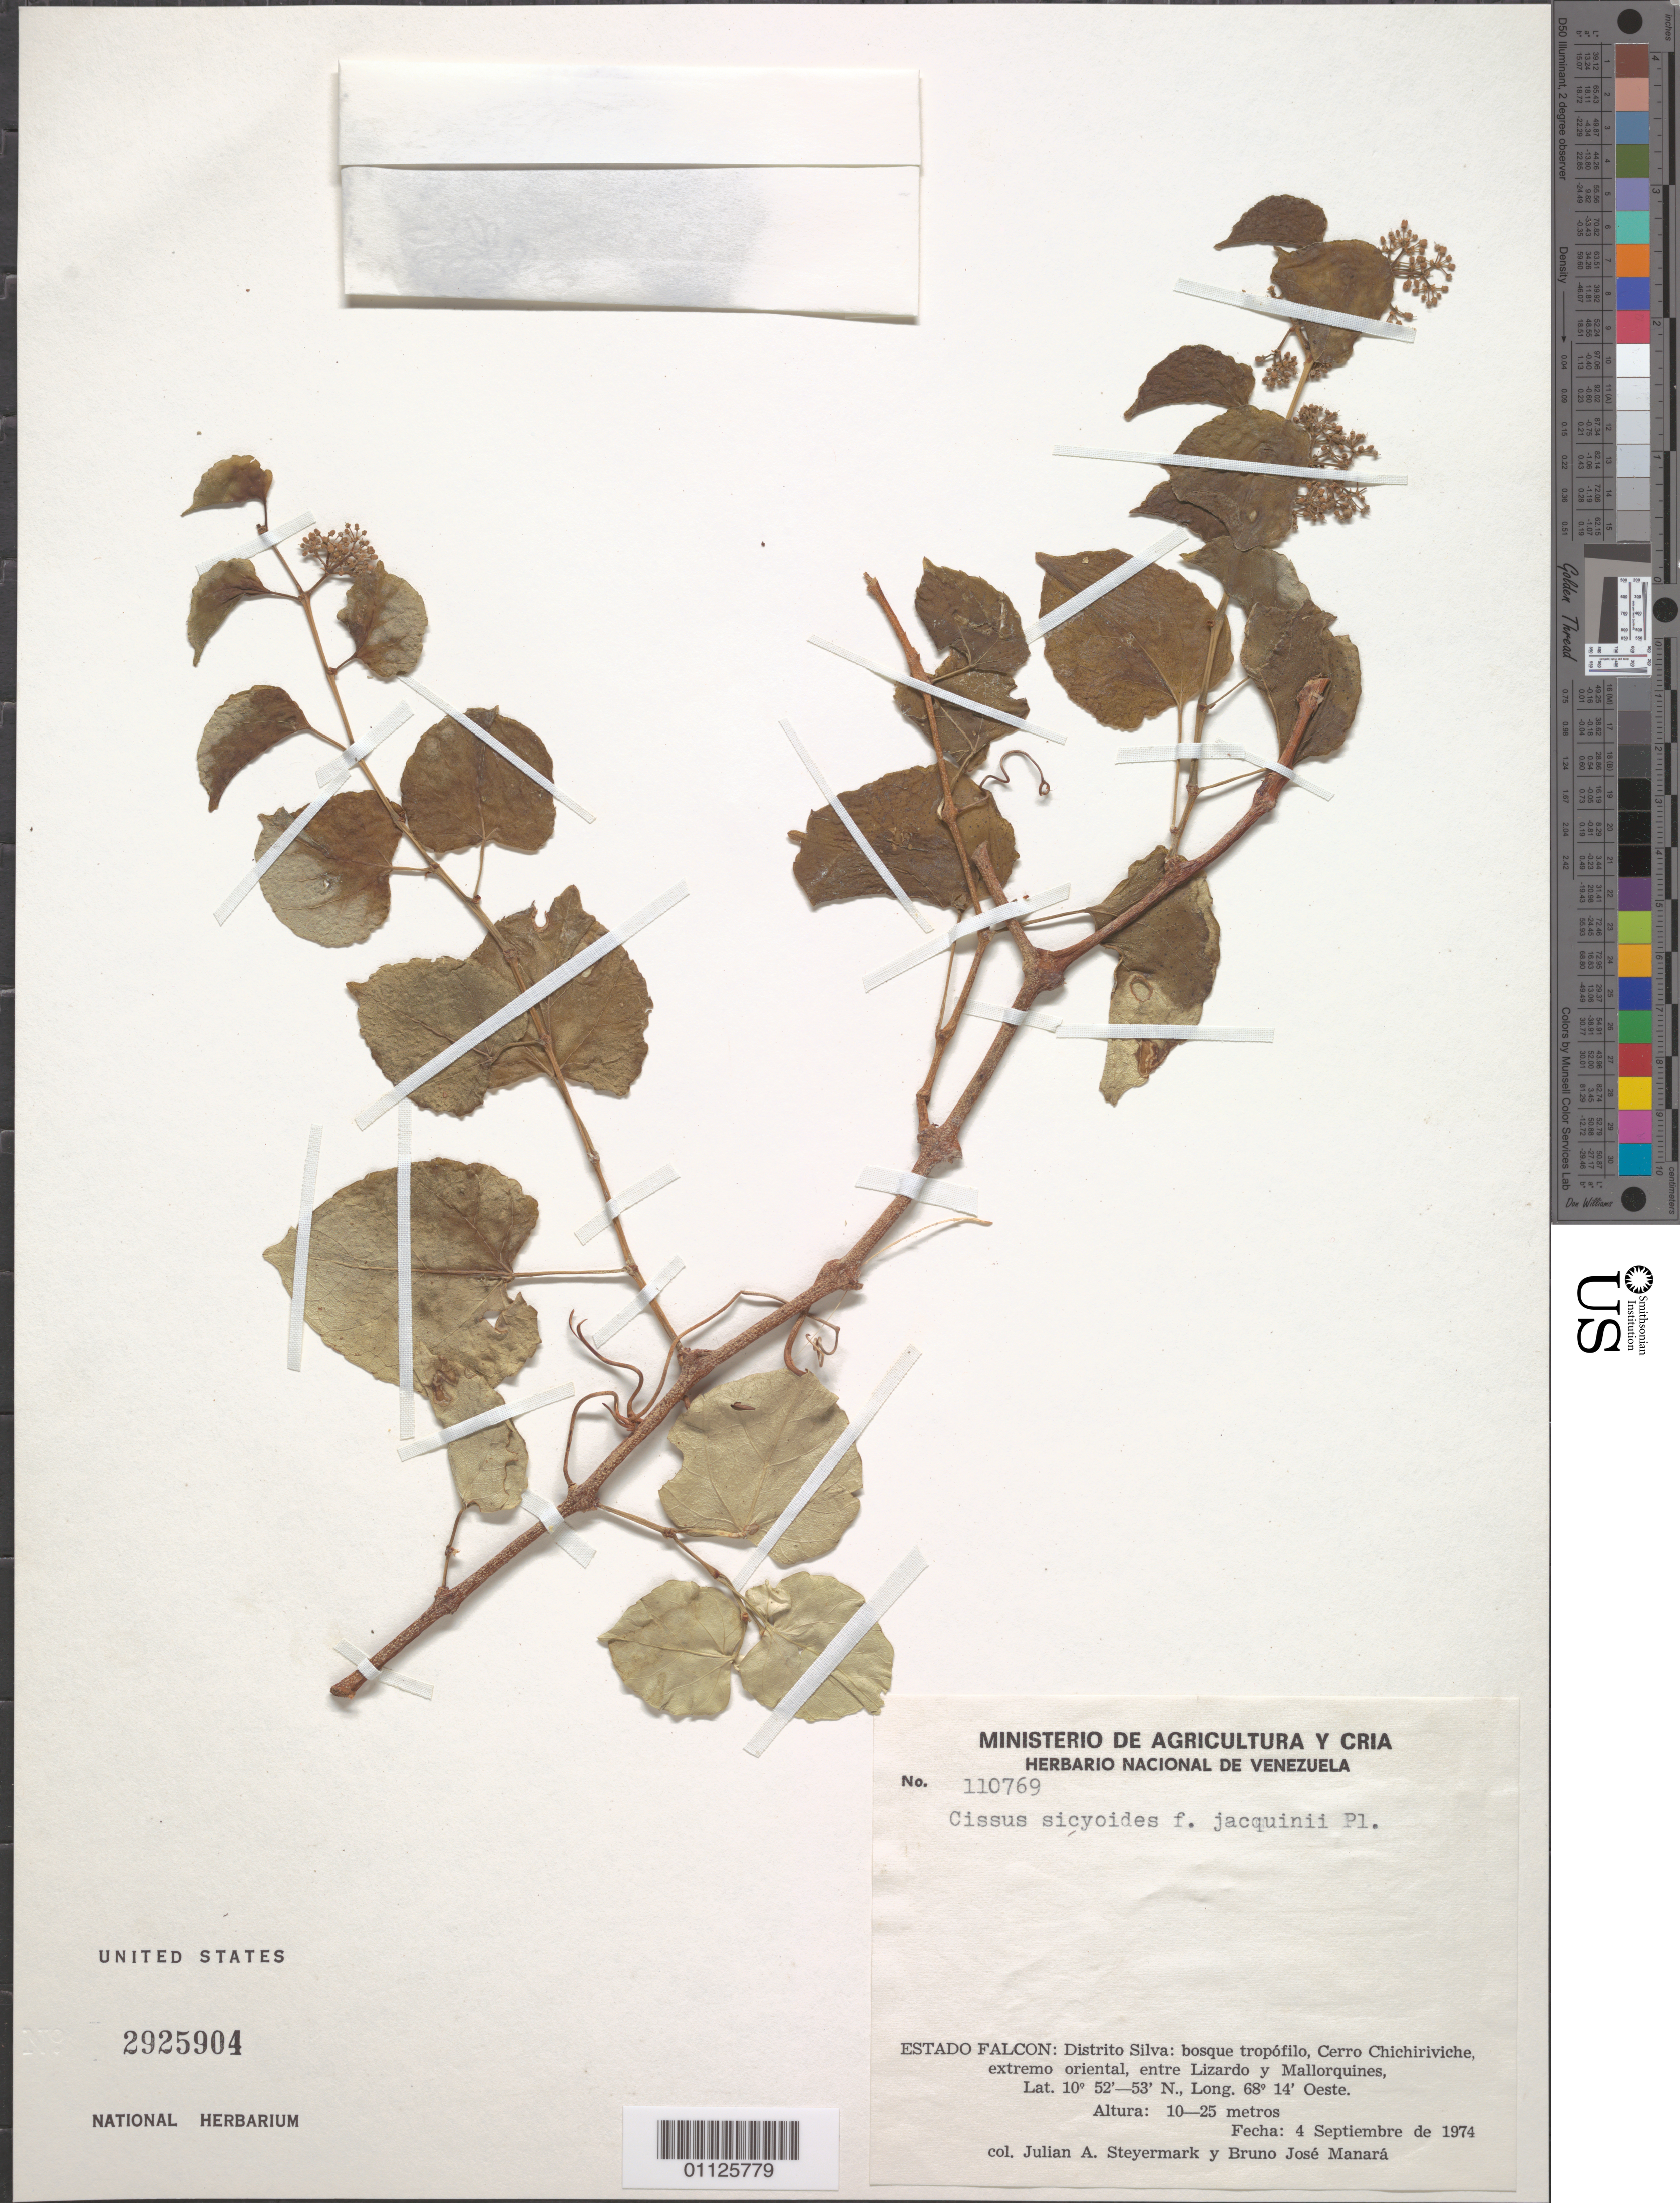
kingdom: Plantae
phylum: Tracheophyta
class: Magnoliopsida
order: Vitales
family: Vitaceae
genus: Cissus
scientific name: Cissus verticillata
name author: (L.) Nicolson & C.E. Jarvis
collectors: J. Steyermark & B. Manara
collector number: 110769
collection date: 1974-09-04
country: Venezuela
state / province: Falcón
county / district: Silva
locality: Cerro Chichiriviche, extremo oriental, entre Lizardo y Mallorquines.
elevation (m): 10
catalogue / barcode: US 2925904